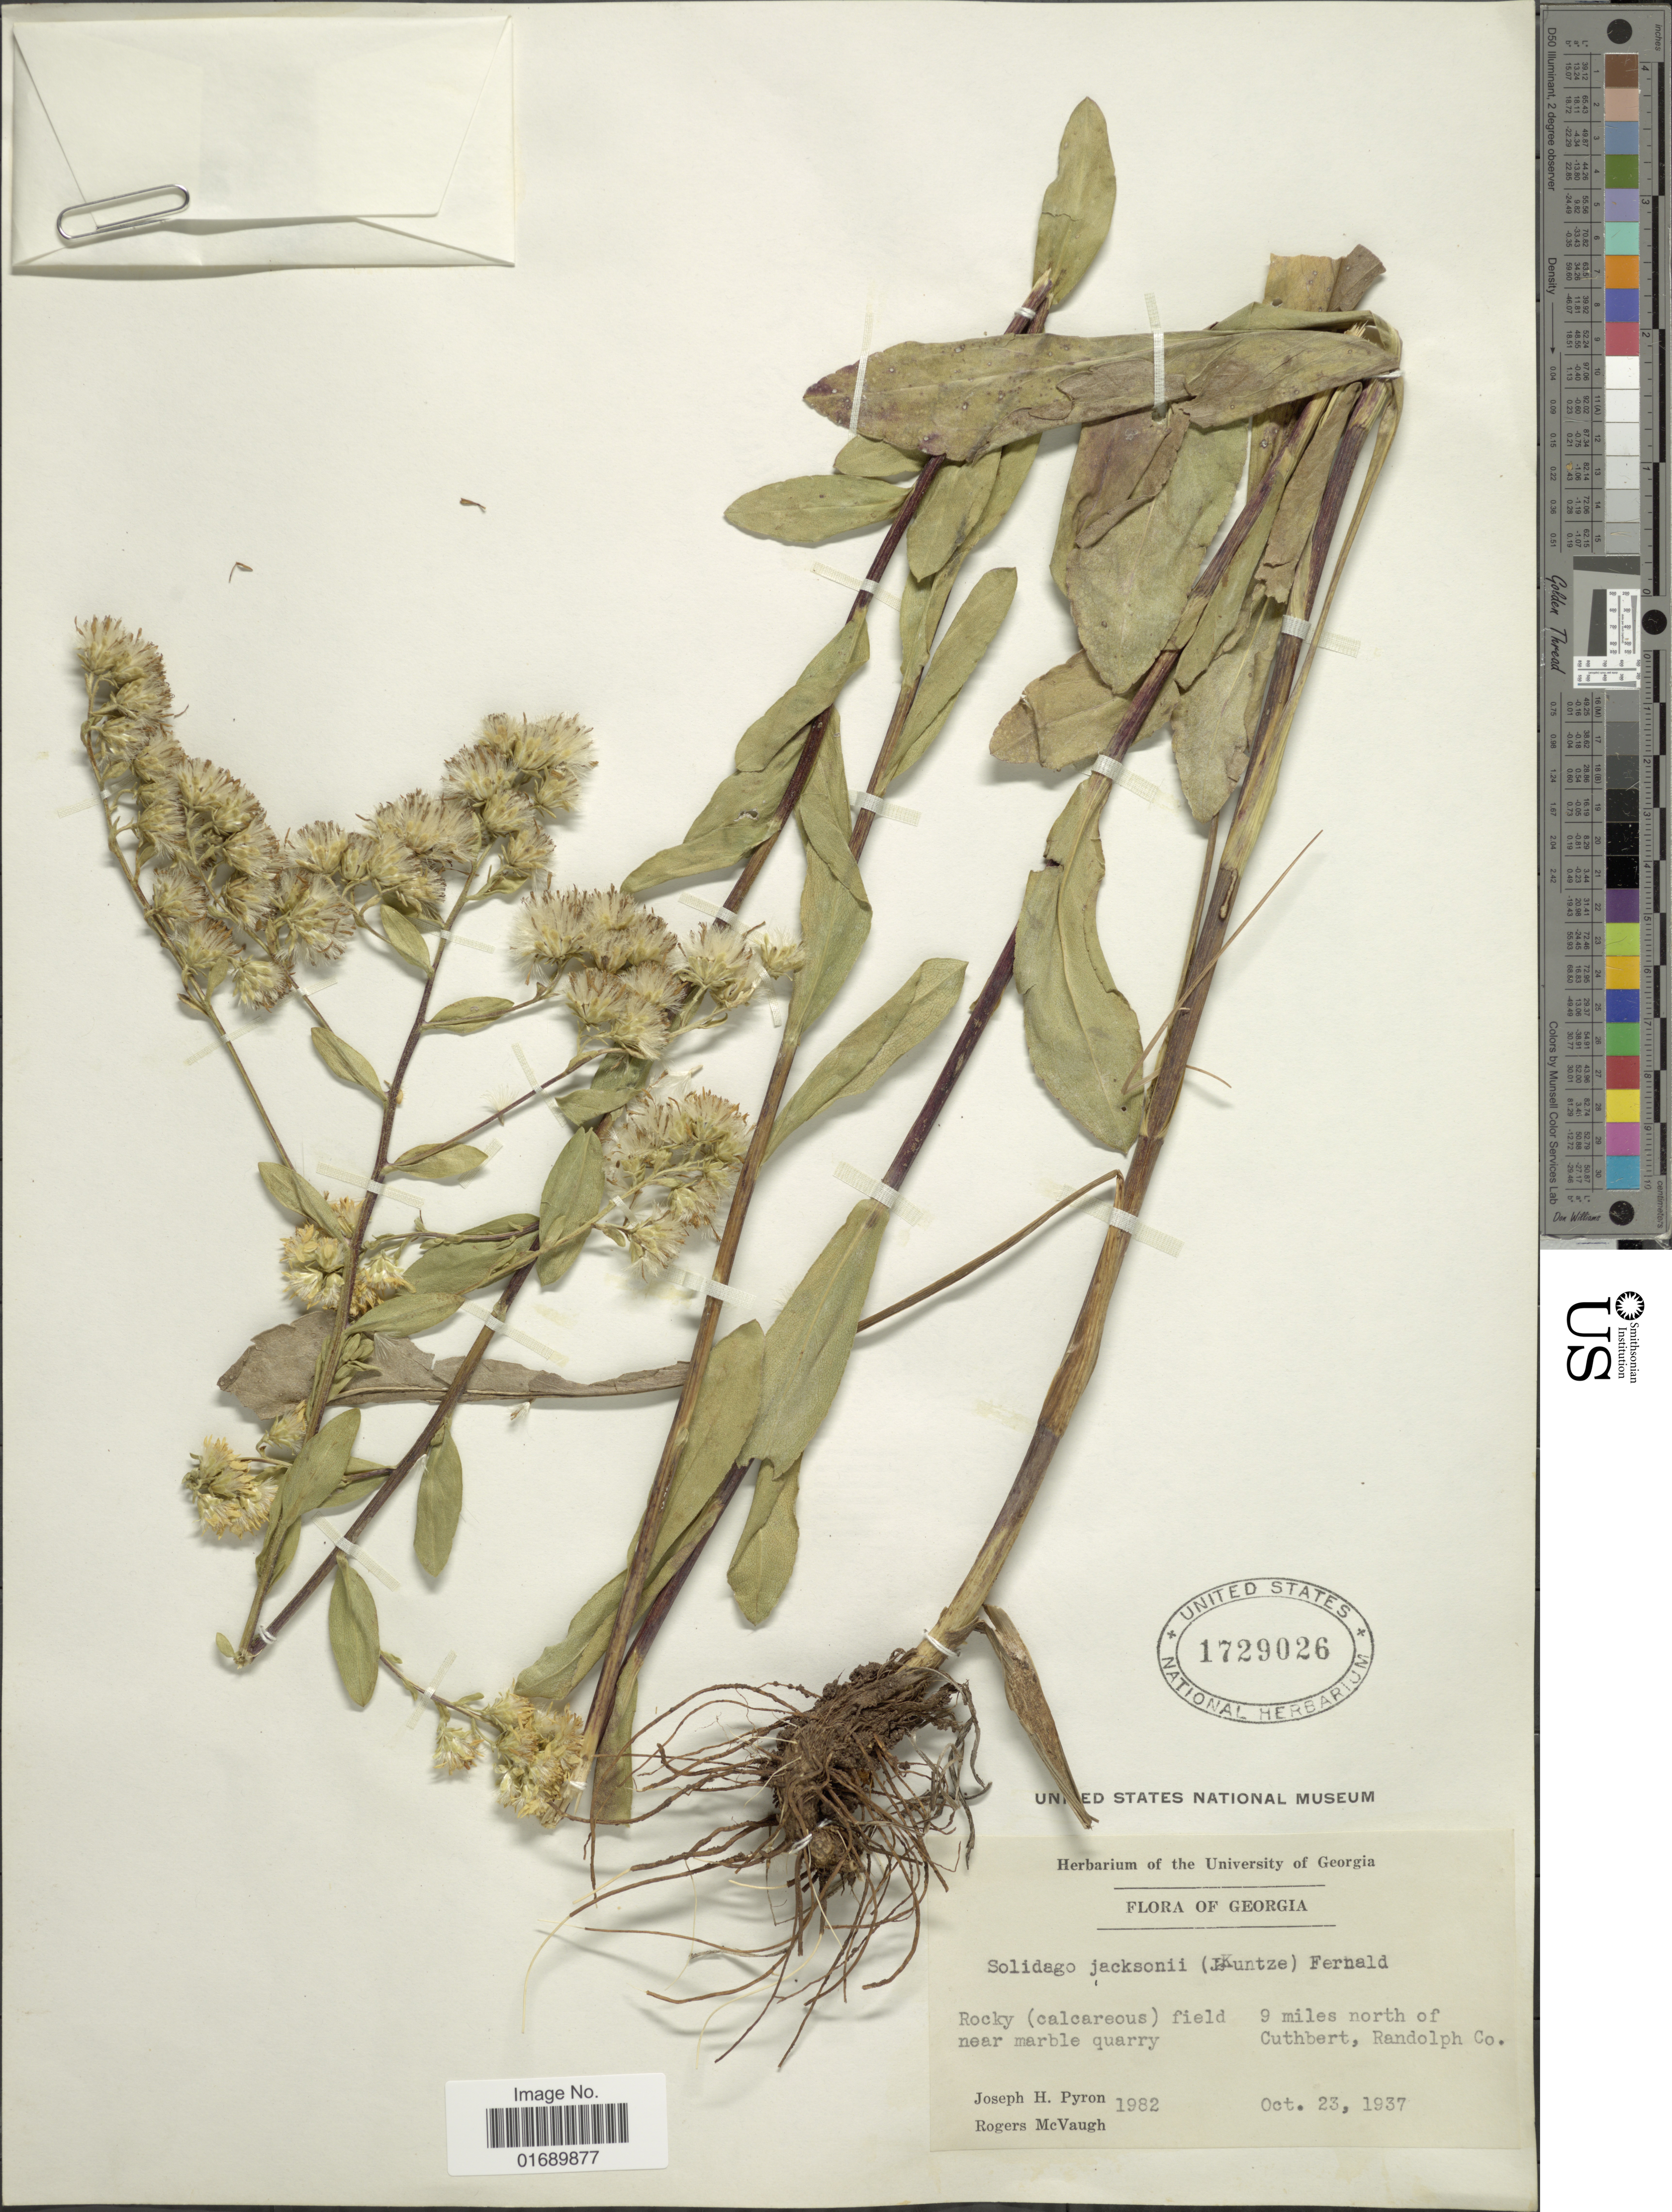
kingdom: Plantae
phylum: Tracheophyta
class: Magnoliopsida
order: Asterales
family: Asteraceae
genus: Solidago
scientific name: Solidago rigida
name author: L.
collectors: J. H. Pyron & R. McVaugh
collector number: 1982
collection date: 1937-10-23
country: United States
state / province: Georgia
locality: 9 miles north of Cuthbert, Randolph Co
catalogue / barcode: US 1729026